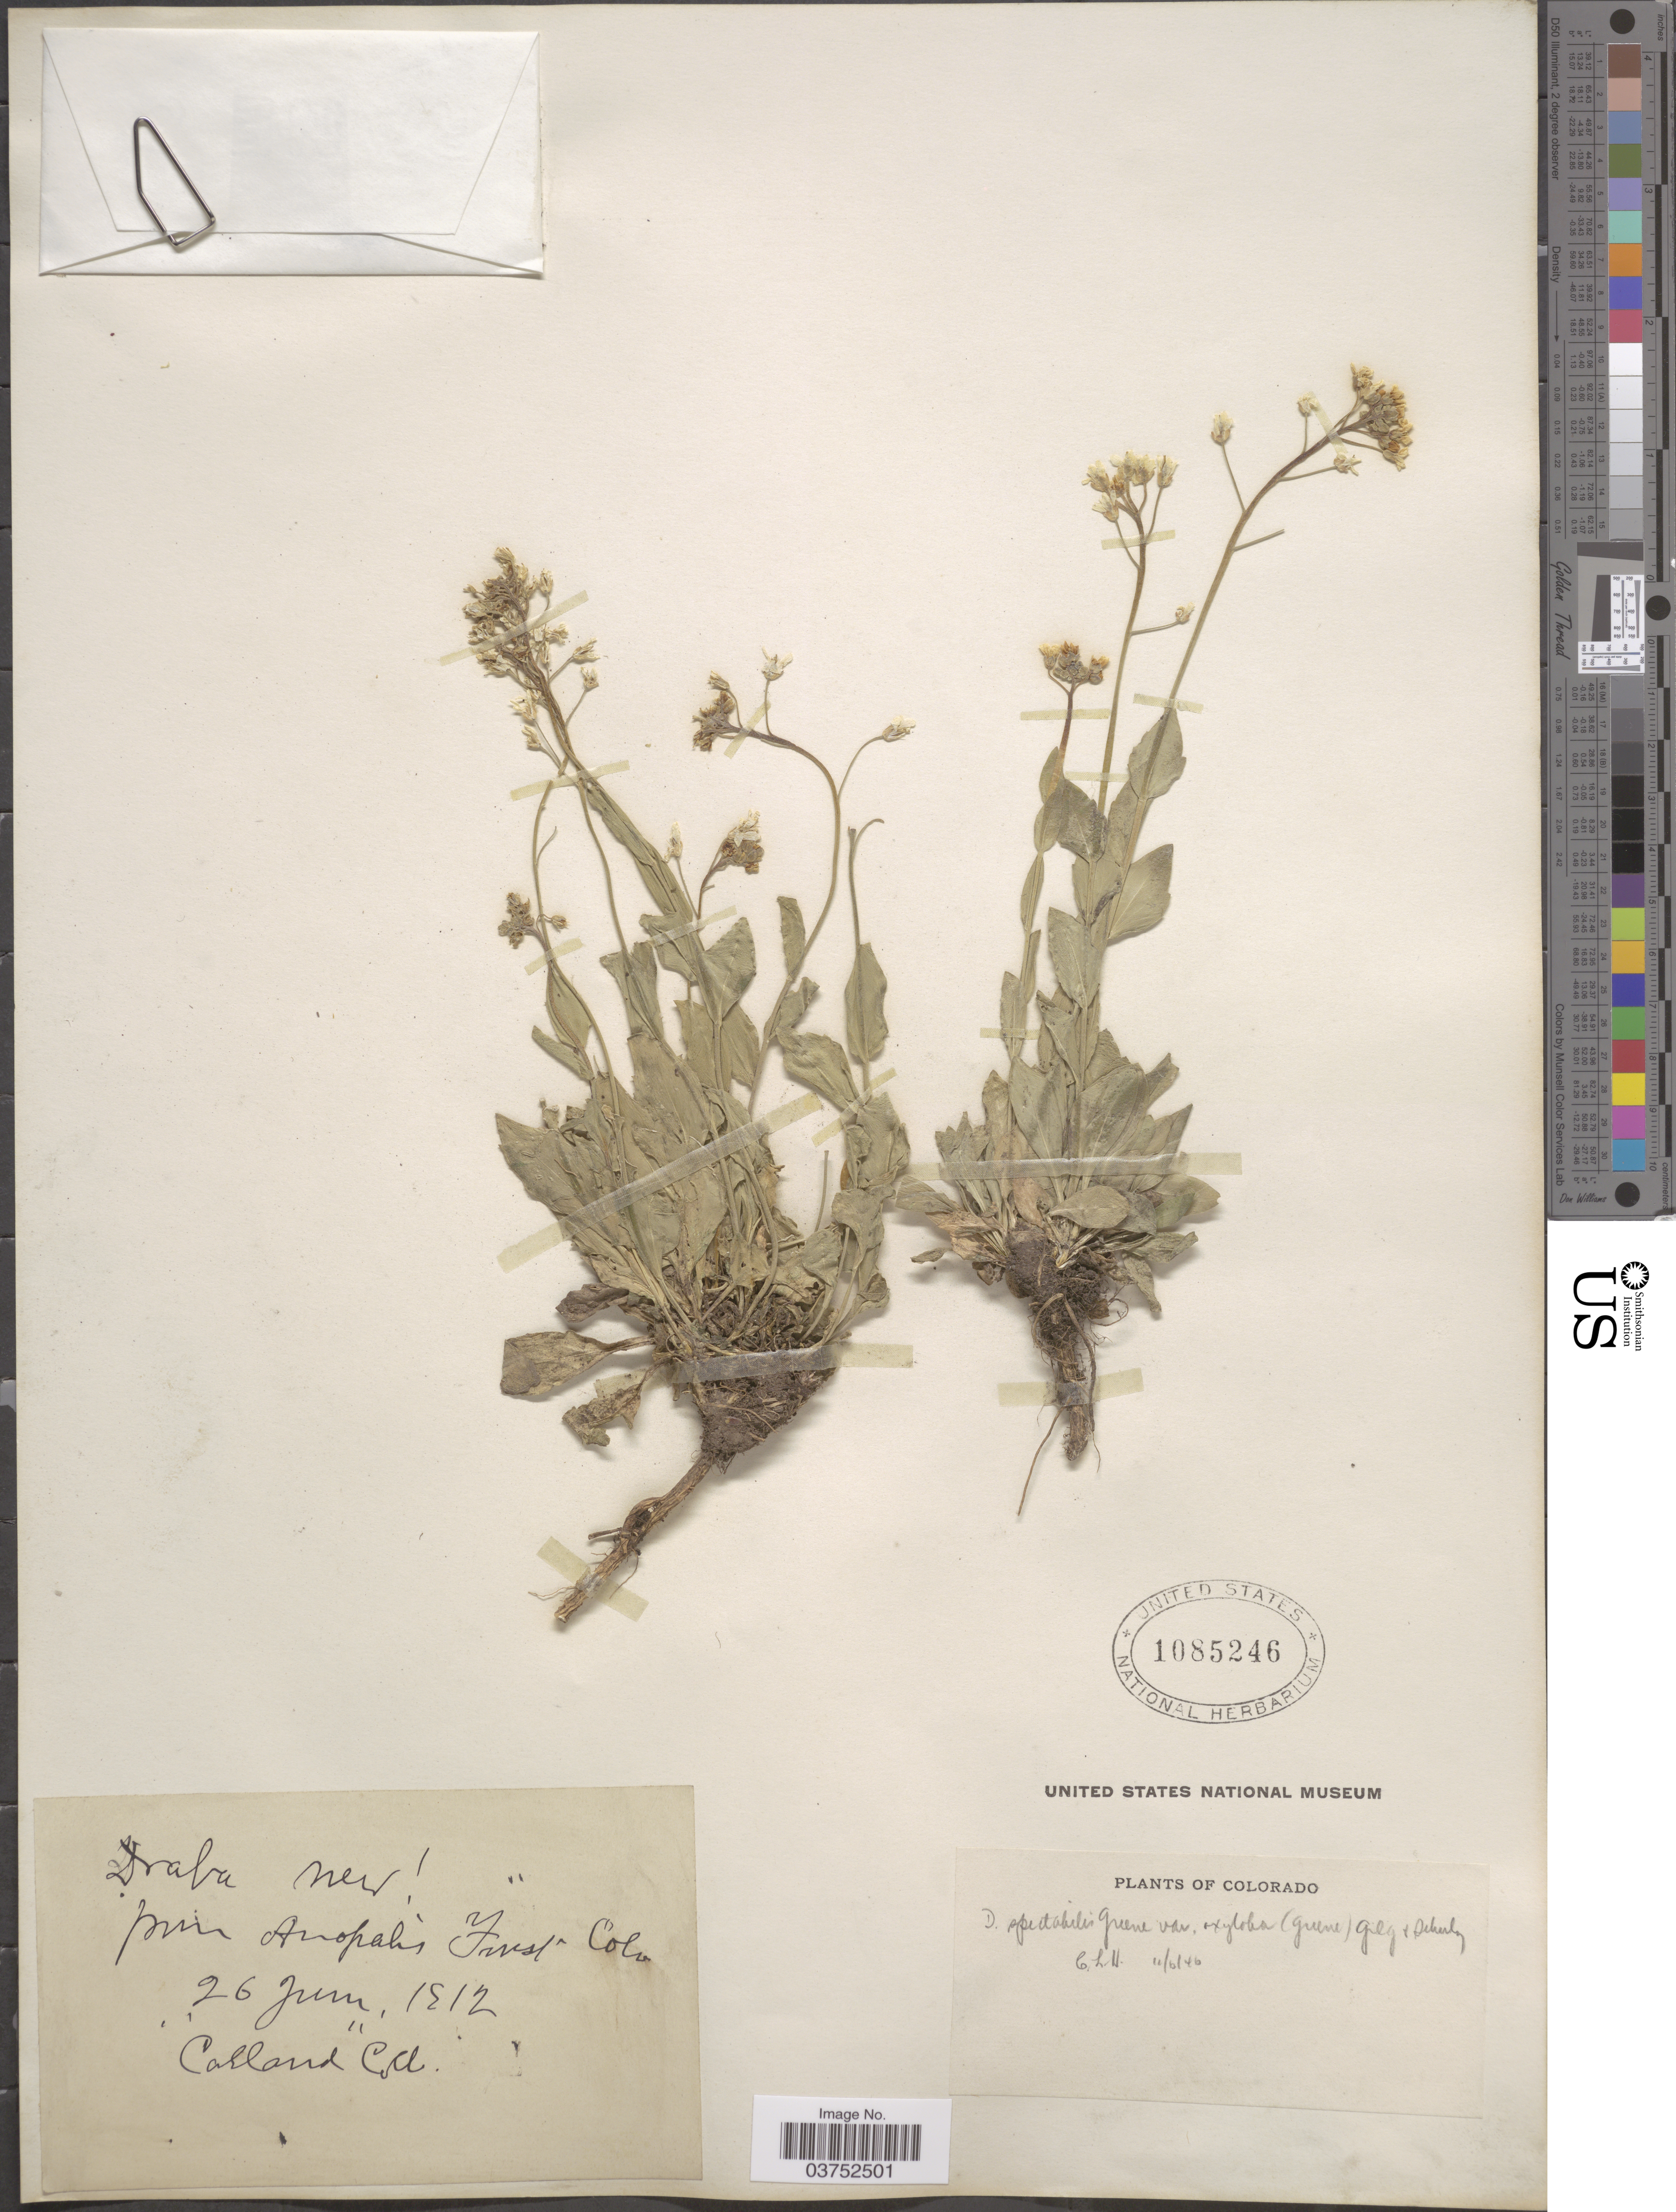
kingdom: Plantae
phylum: Tracheophyta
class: Magnoliopsida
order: Brassicales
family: Brassicaceae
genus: Draba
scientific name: Draba spectabilis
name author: Greene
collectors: Carland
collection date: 1912-06-26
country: United States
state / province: Colorado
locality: Aarapho Forest.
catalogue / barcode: US 1085246